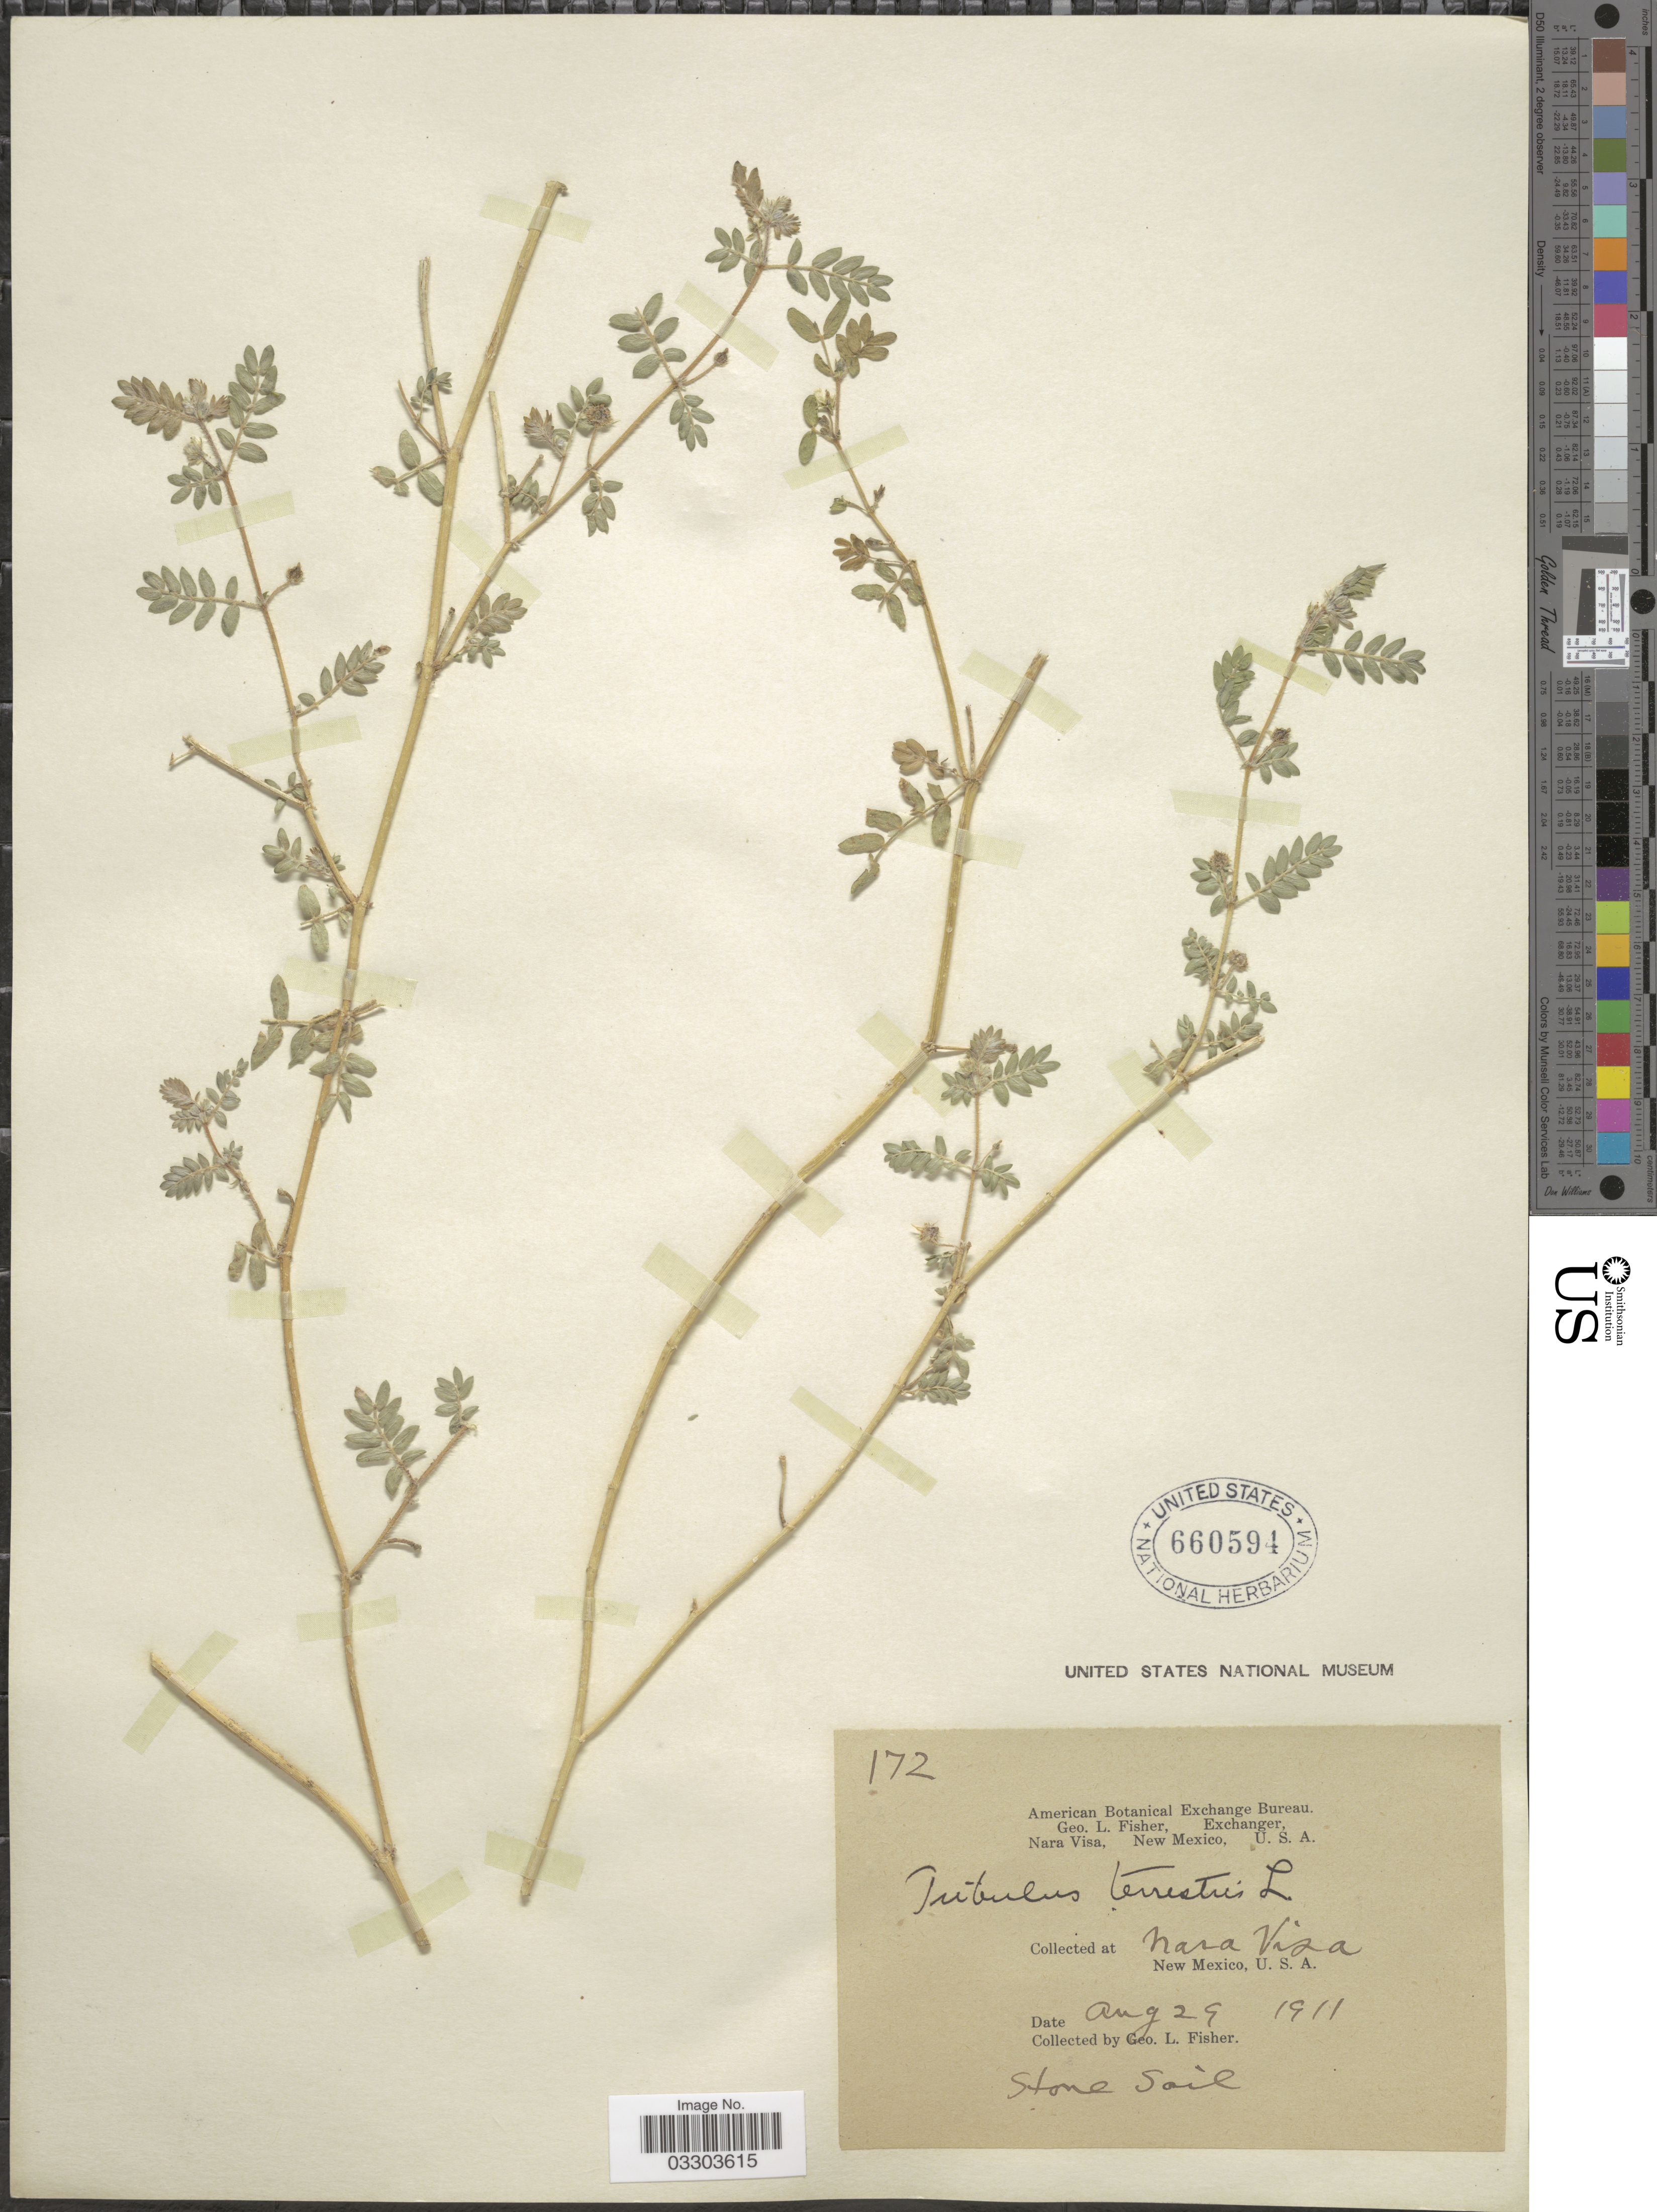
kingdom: Plantae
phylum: Tracheophyta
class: Magnoliopsida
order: Zygophyllales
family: Zygophyllaceae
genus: Tribulus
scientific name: Tribulus terrestris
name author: L.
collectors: G. L. Fisher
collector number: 172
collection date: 1911-08-29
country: United States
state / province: New Mexico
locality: Nara Visa. U.S.A.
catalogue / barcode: US 660594